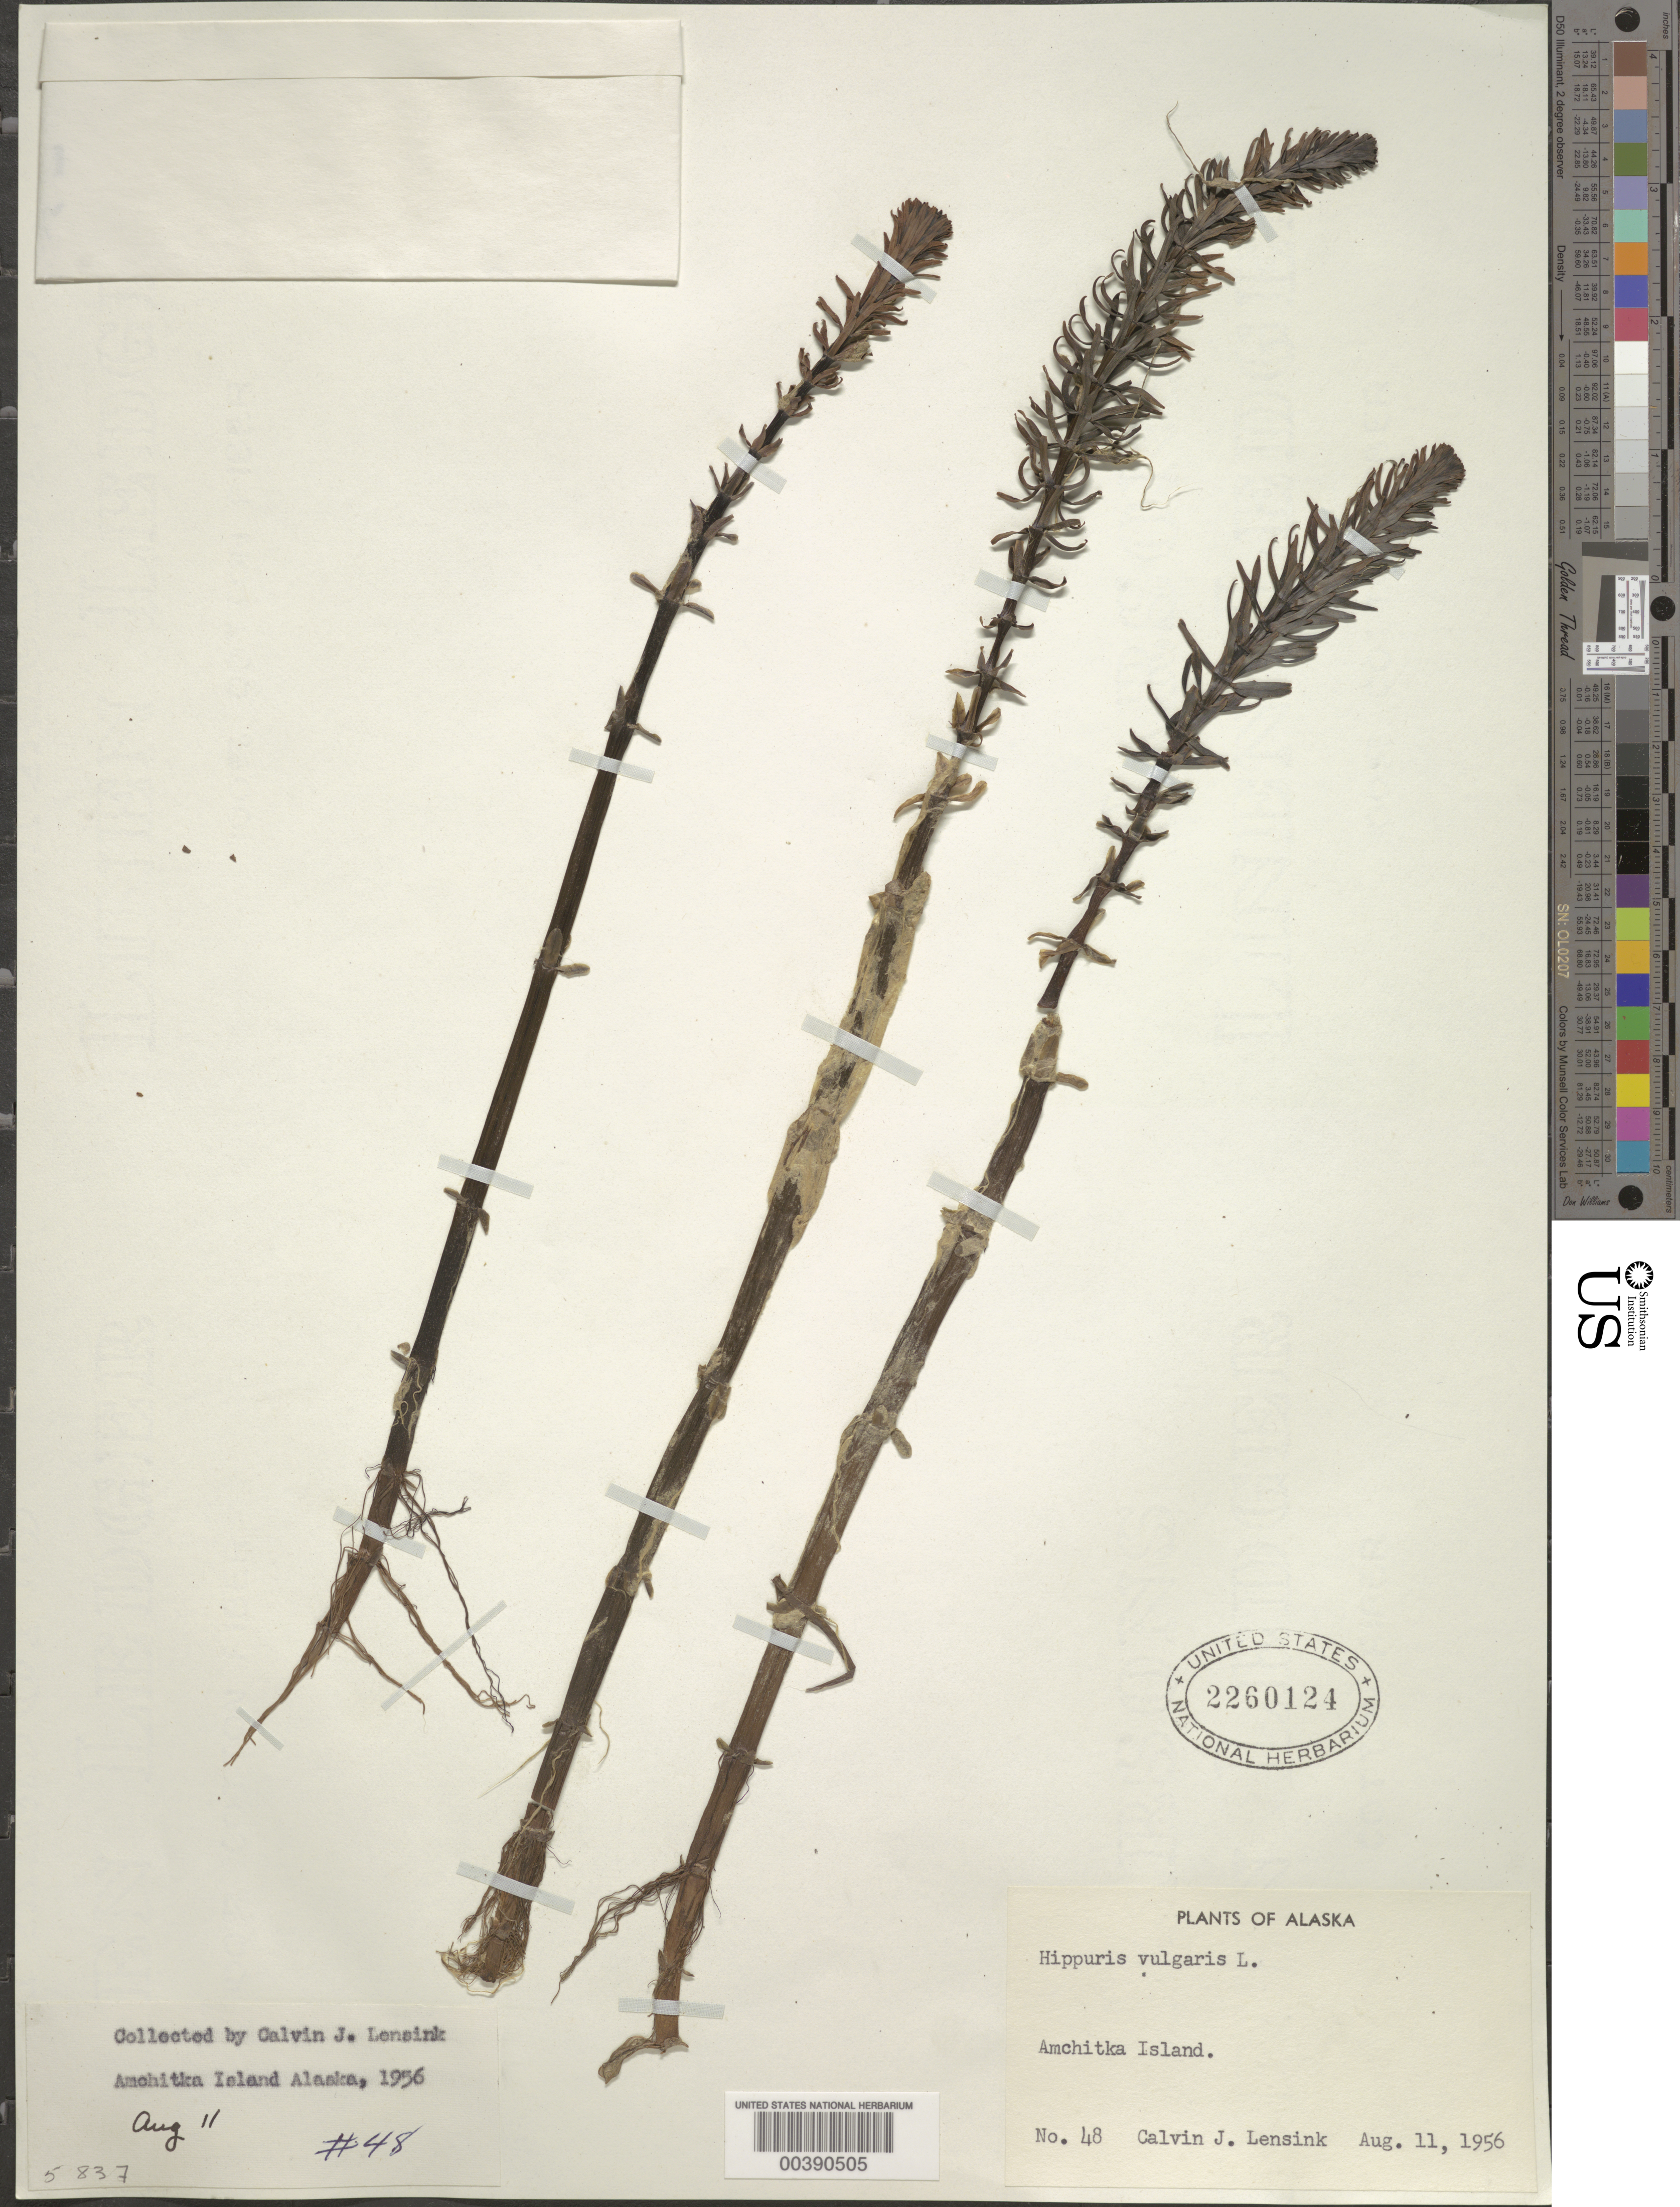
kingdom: Plantae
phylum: Tracheophyta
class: Magnoliopsida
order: Lamiales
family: Plantaginaceae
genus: Hippuris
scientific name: Hippuris vulgaris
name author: L.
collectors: C. Lensink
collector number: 48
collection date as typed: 11 Aug 1956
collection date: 1956-08-11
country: United States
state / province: Alaska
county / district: Aleutians West Census Area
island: Amchitka Island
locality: Amchitka i.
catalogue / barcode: US 2260124